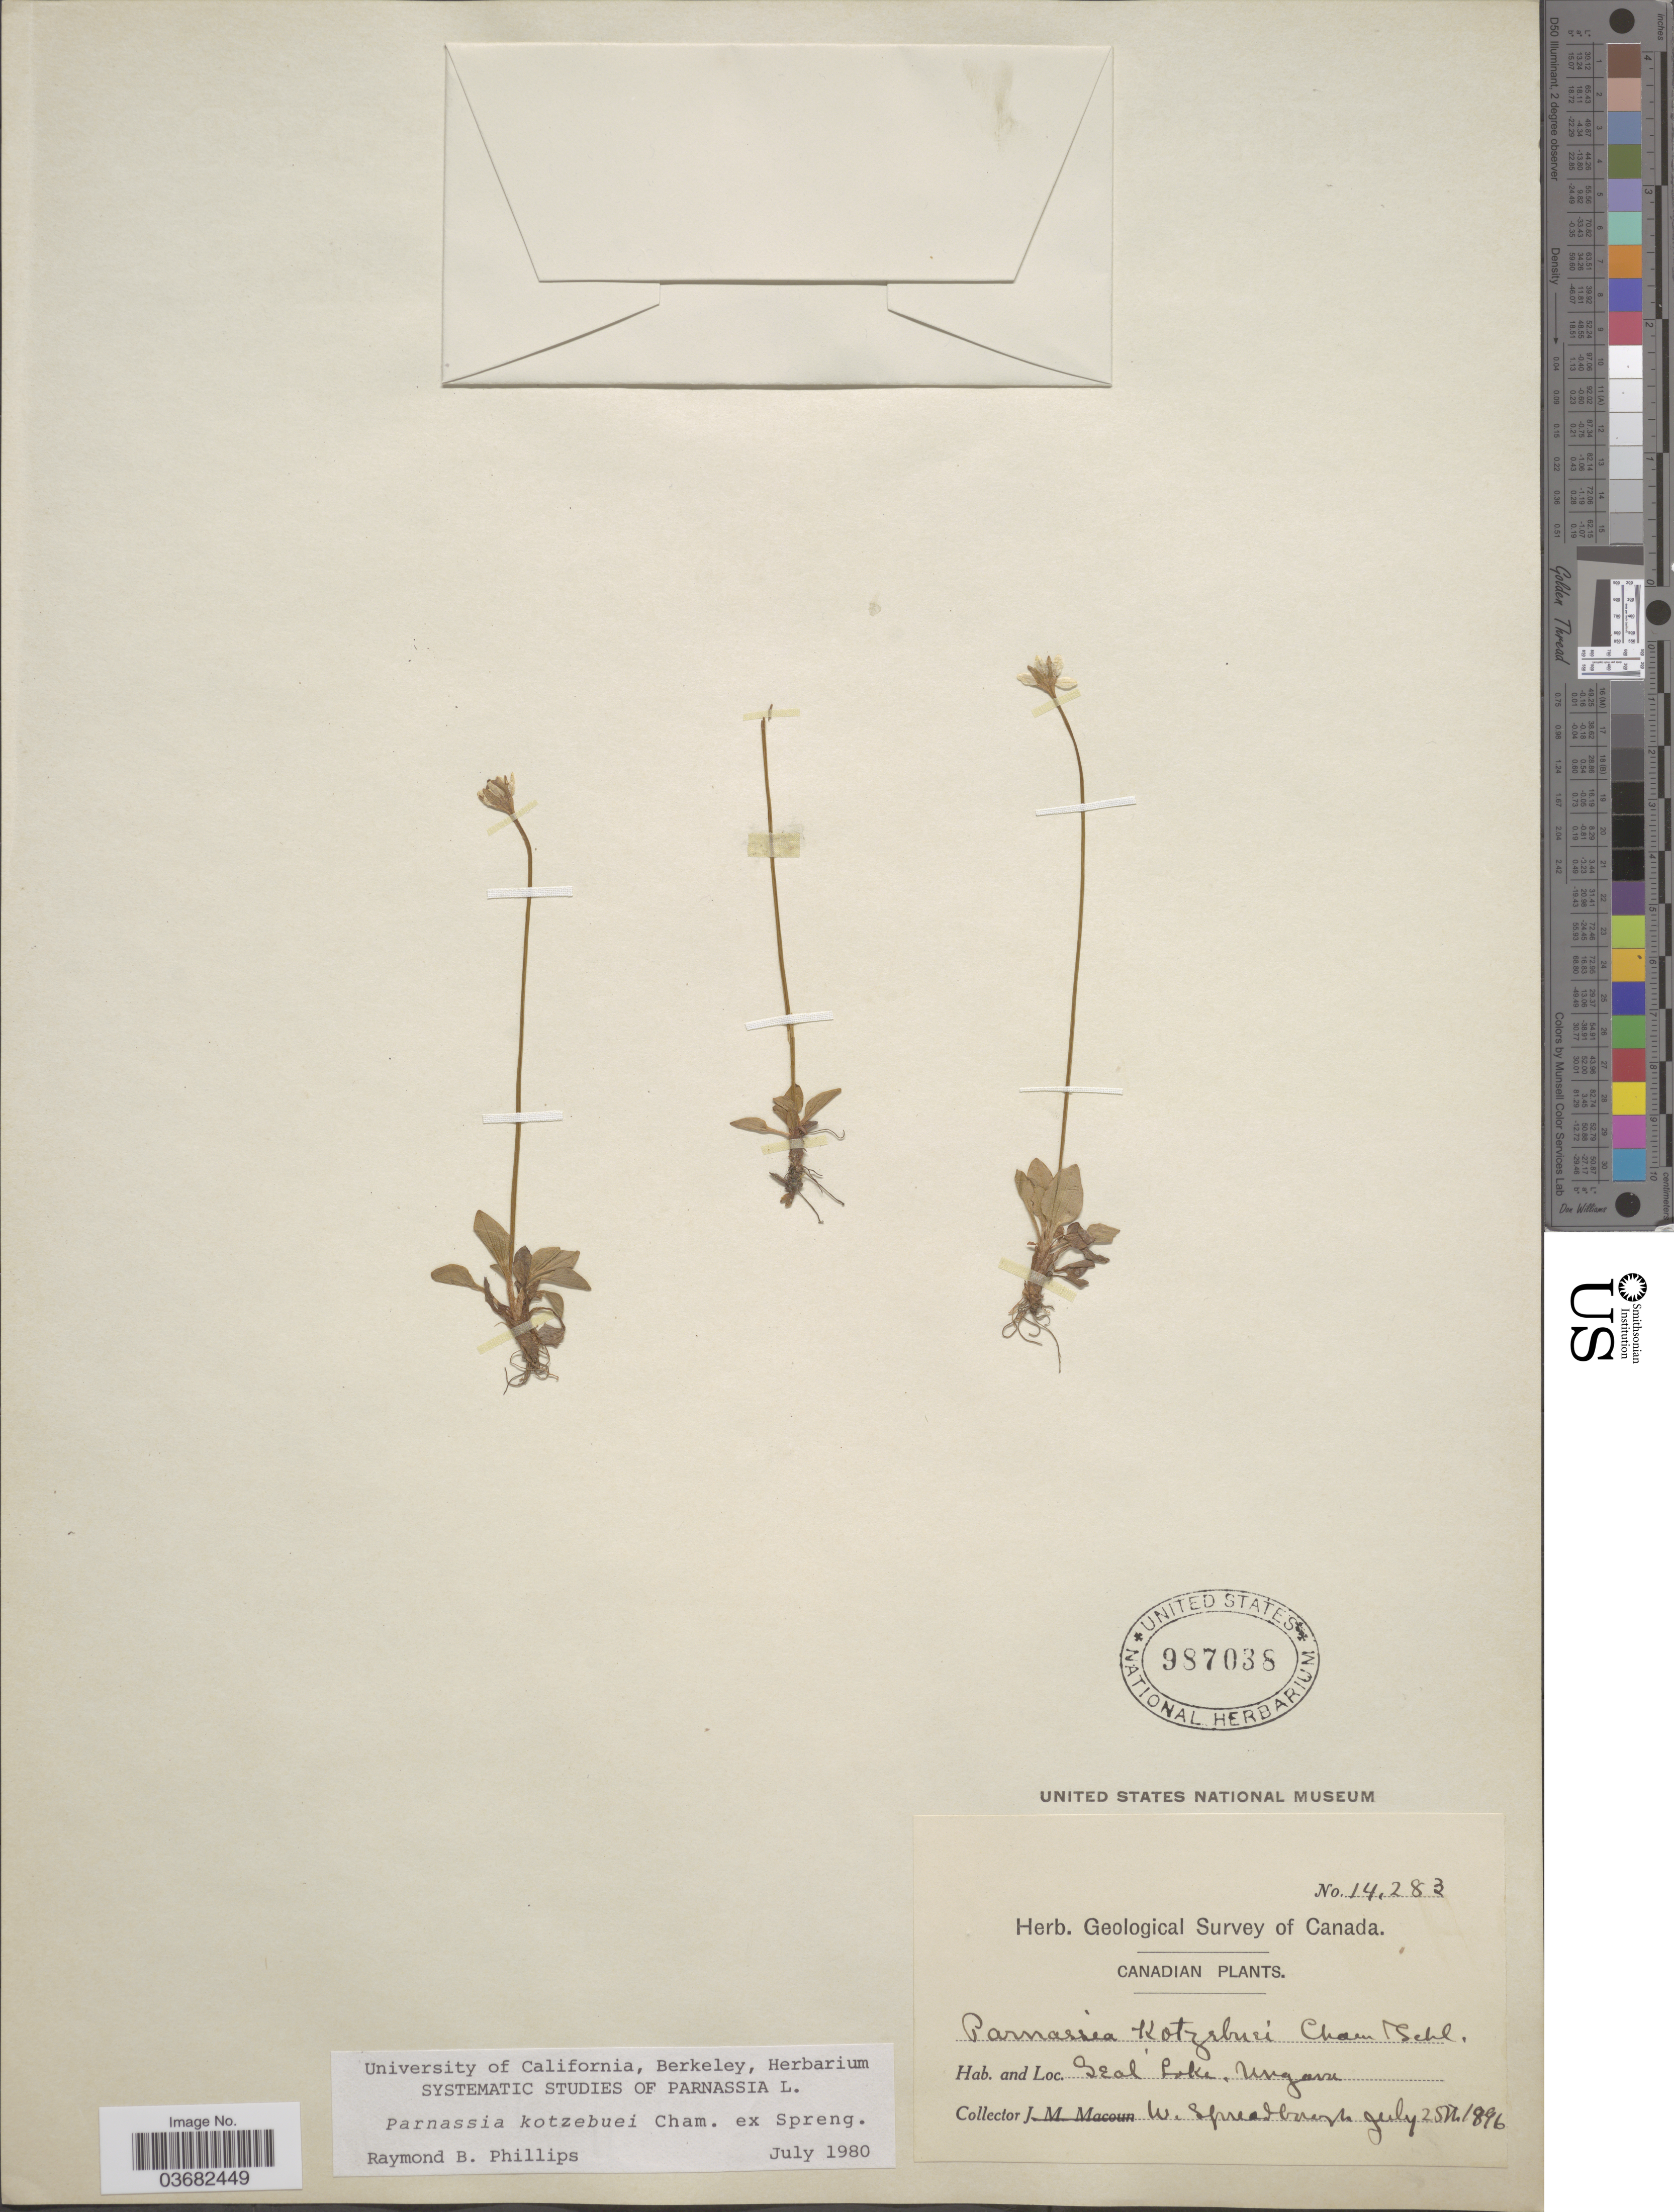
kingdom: Plantae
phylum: Tracheophyta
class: Magnoliopsida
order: Celastrales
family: Parnassiaceae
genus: Parnassia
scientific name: Parnassia kotzebuei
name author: Cham. ex Spreng.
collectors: W. Spreadborough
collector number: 14283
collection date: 1896-07-25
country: Canada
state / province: Quebec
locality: Geological Survey of Canada. Seal Lake, Ungava.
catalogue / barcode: US 987038